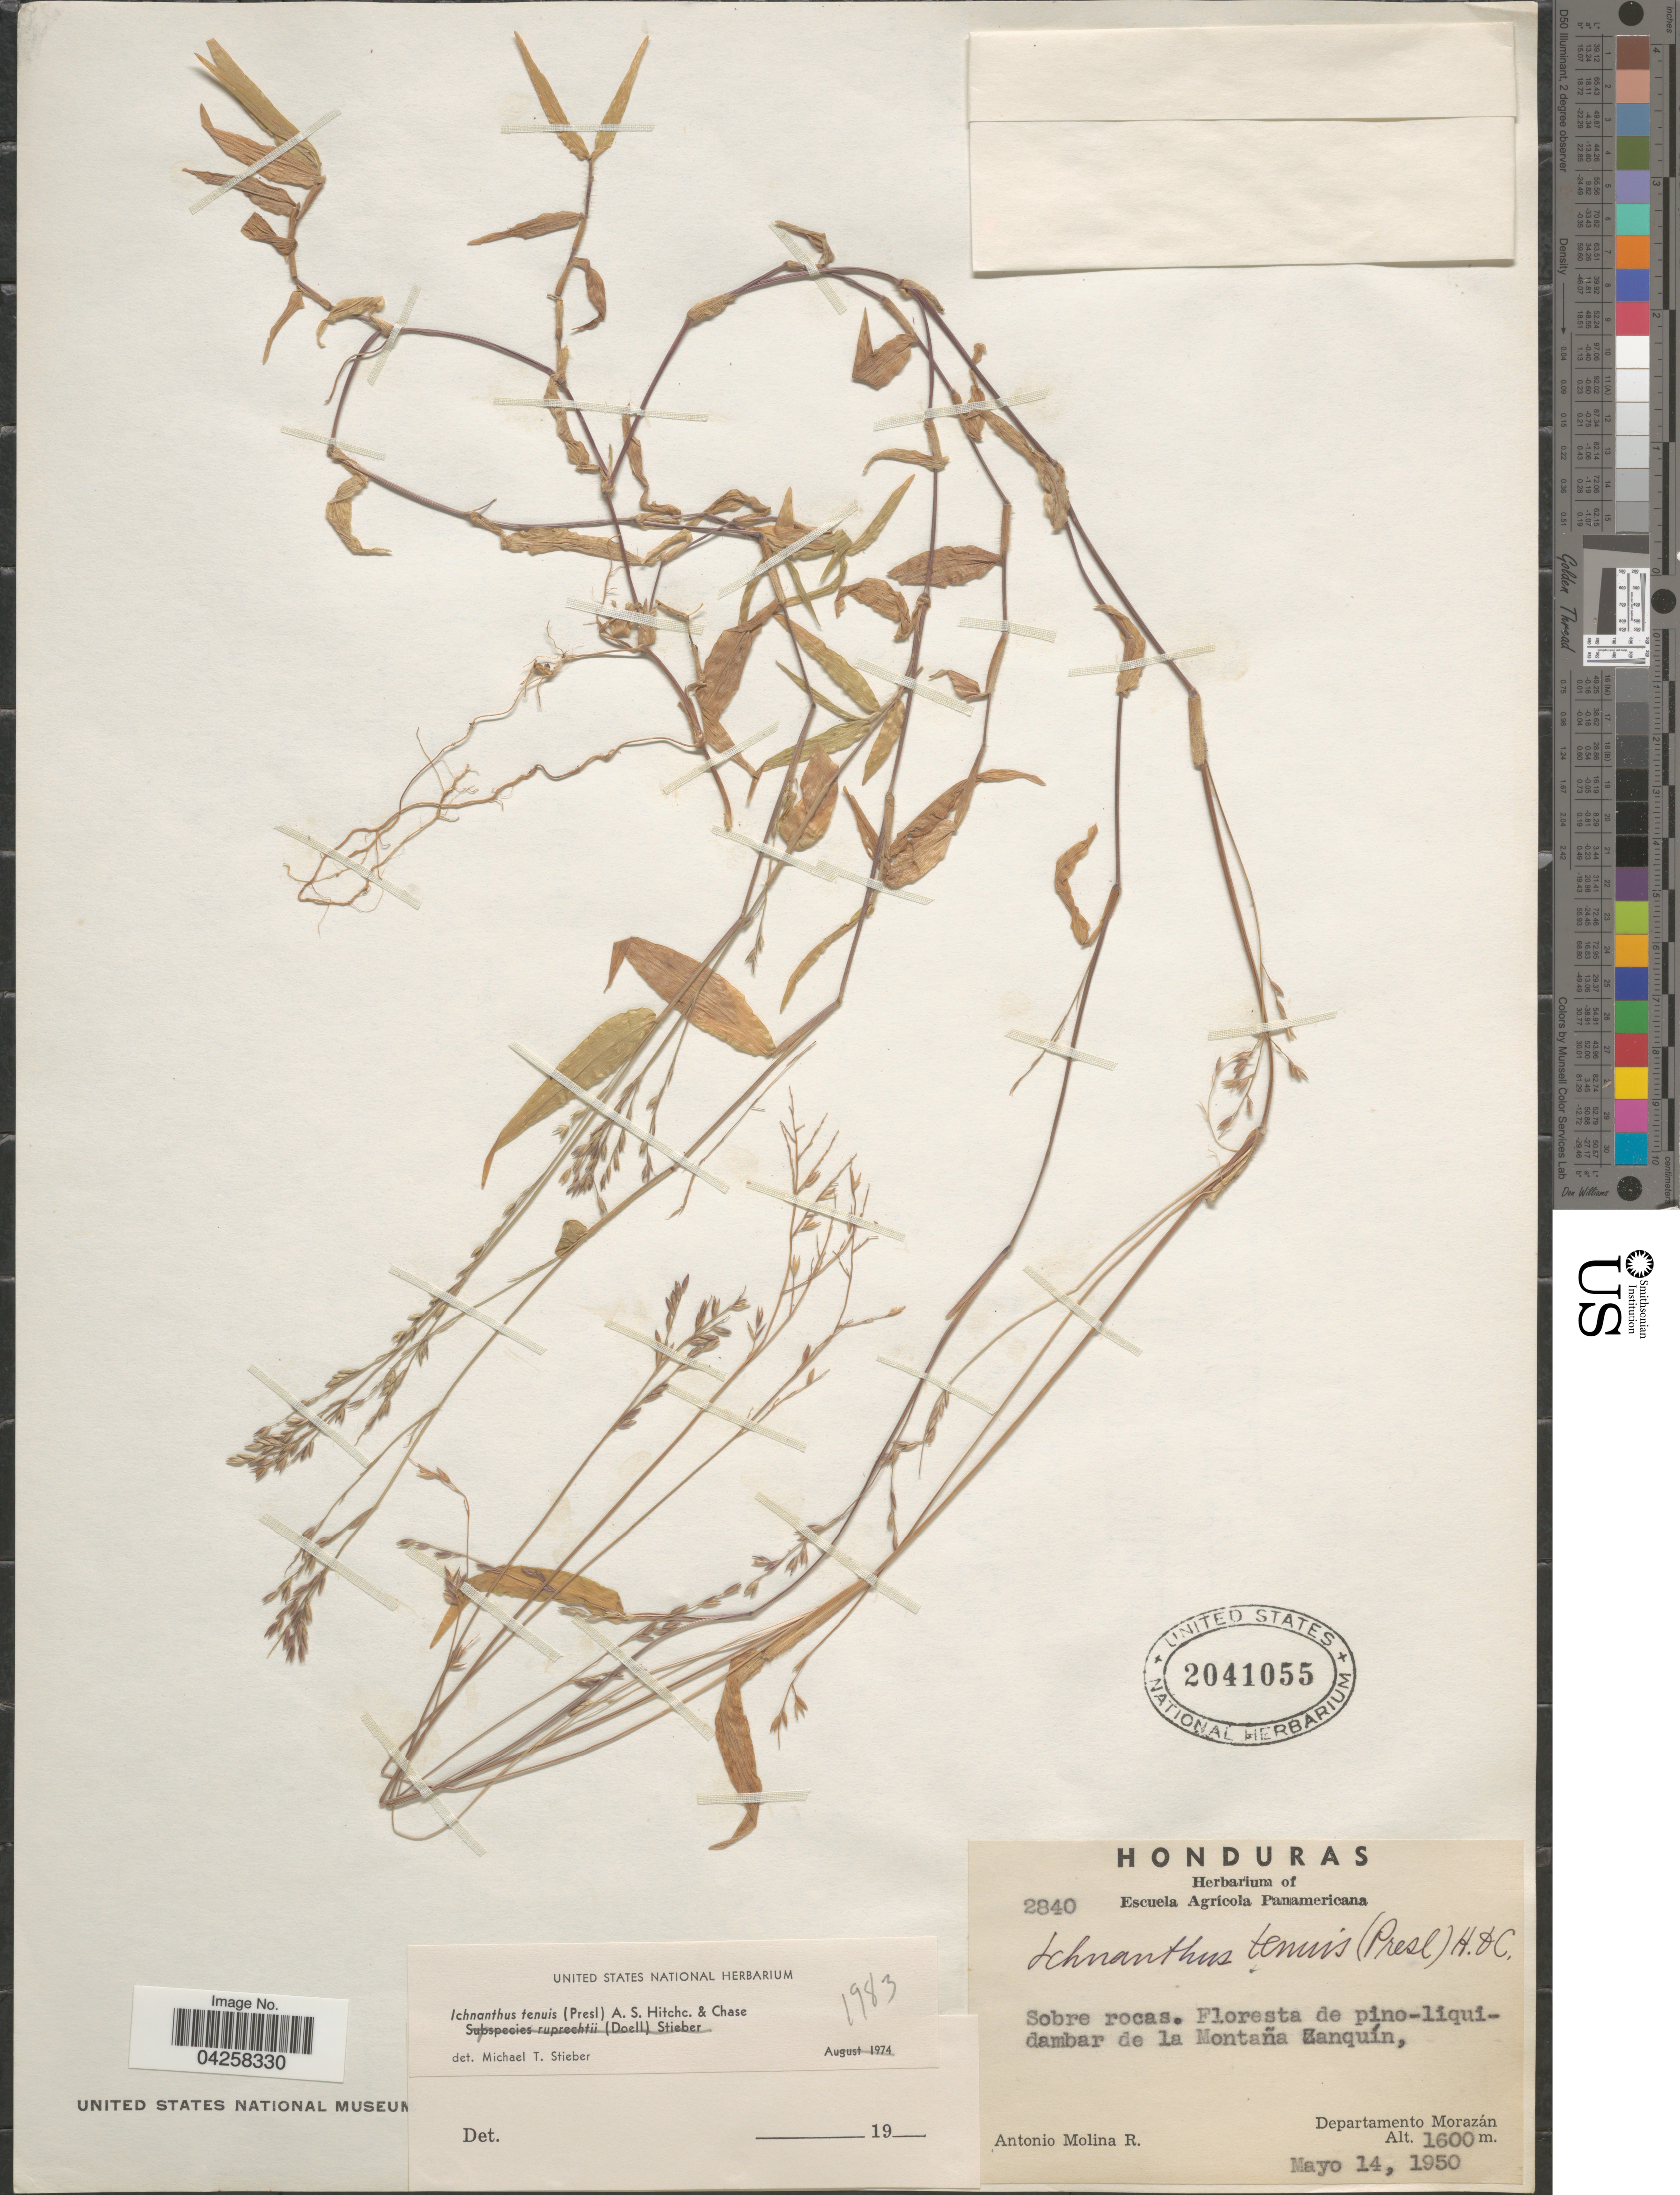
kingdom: Plantae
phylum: Tracheophyta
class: Liliopsida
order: Poales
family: Poaceae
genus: Ichnanthus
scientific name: Ichnanthus tenuis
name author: (J. Presl) Hitchc. & Chase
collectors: A. Molina R.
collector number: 2840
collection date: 1950-05-14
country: Honduras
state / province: Fco. Morazán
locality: Floresta de pino-liquidambar de la Montaña Zanquín, Departamento Morazán.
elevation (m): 1600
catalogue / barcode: US 2041055